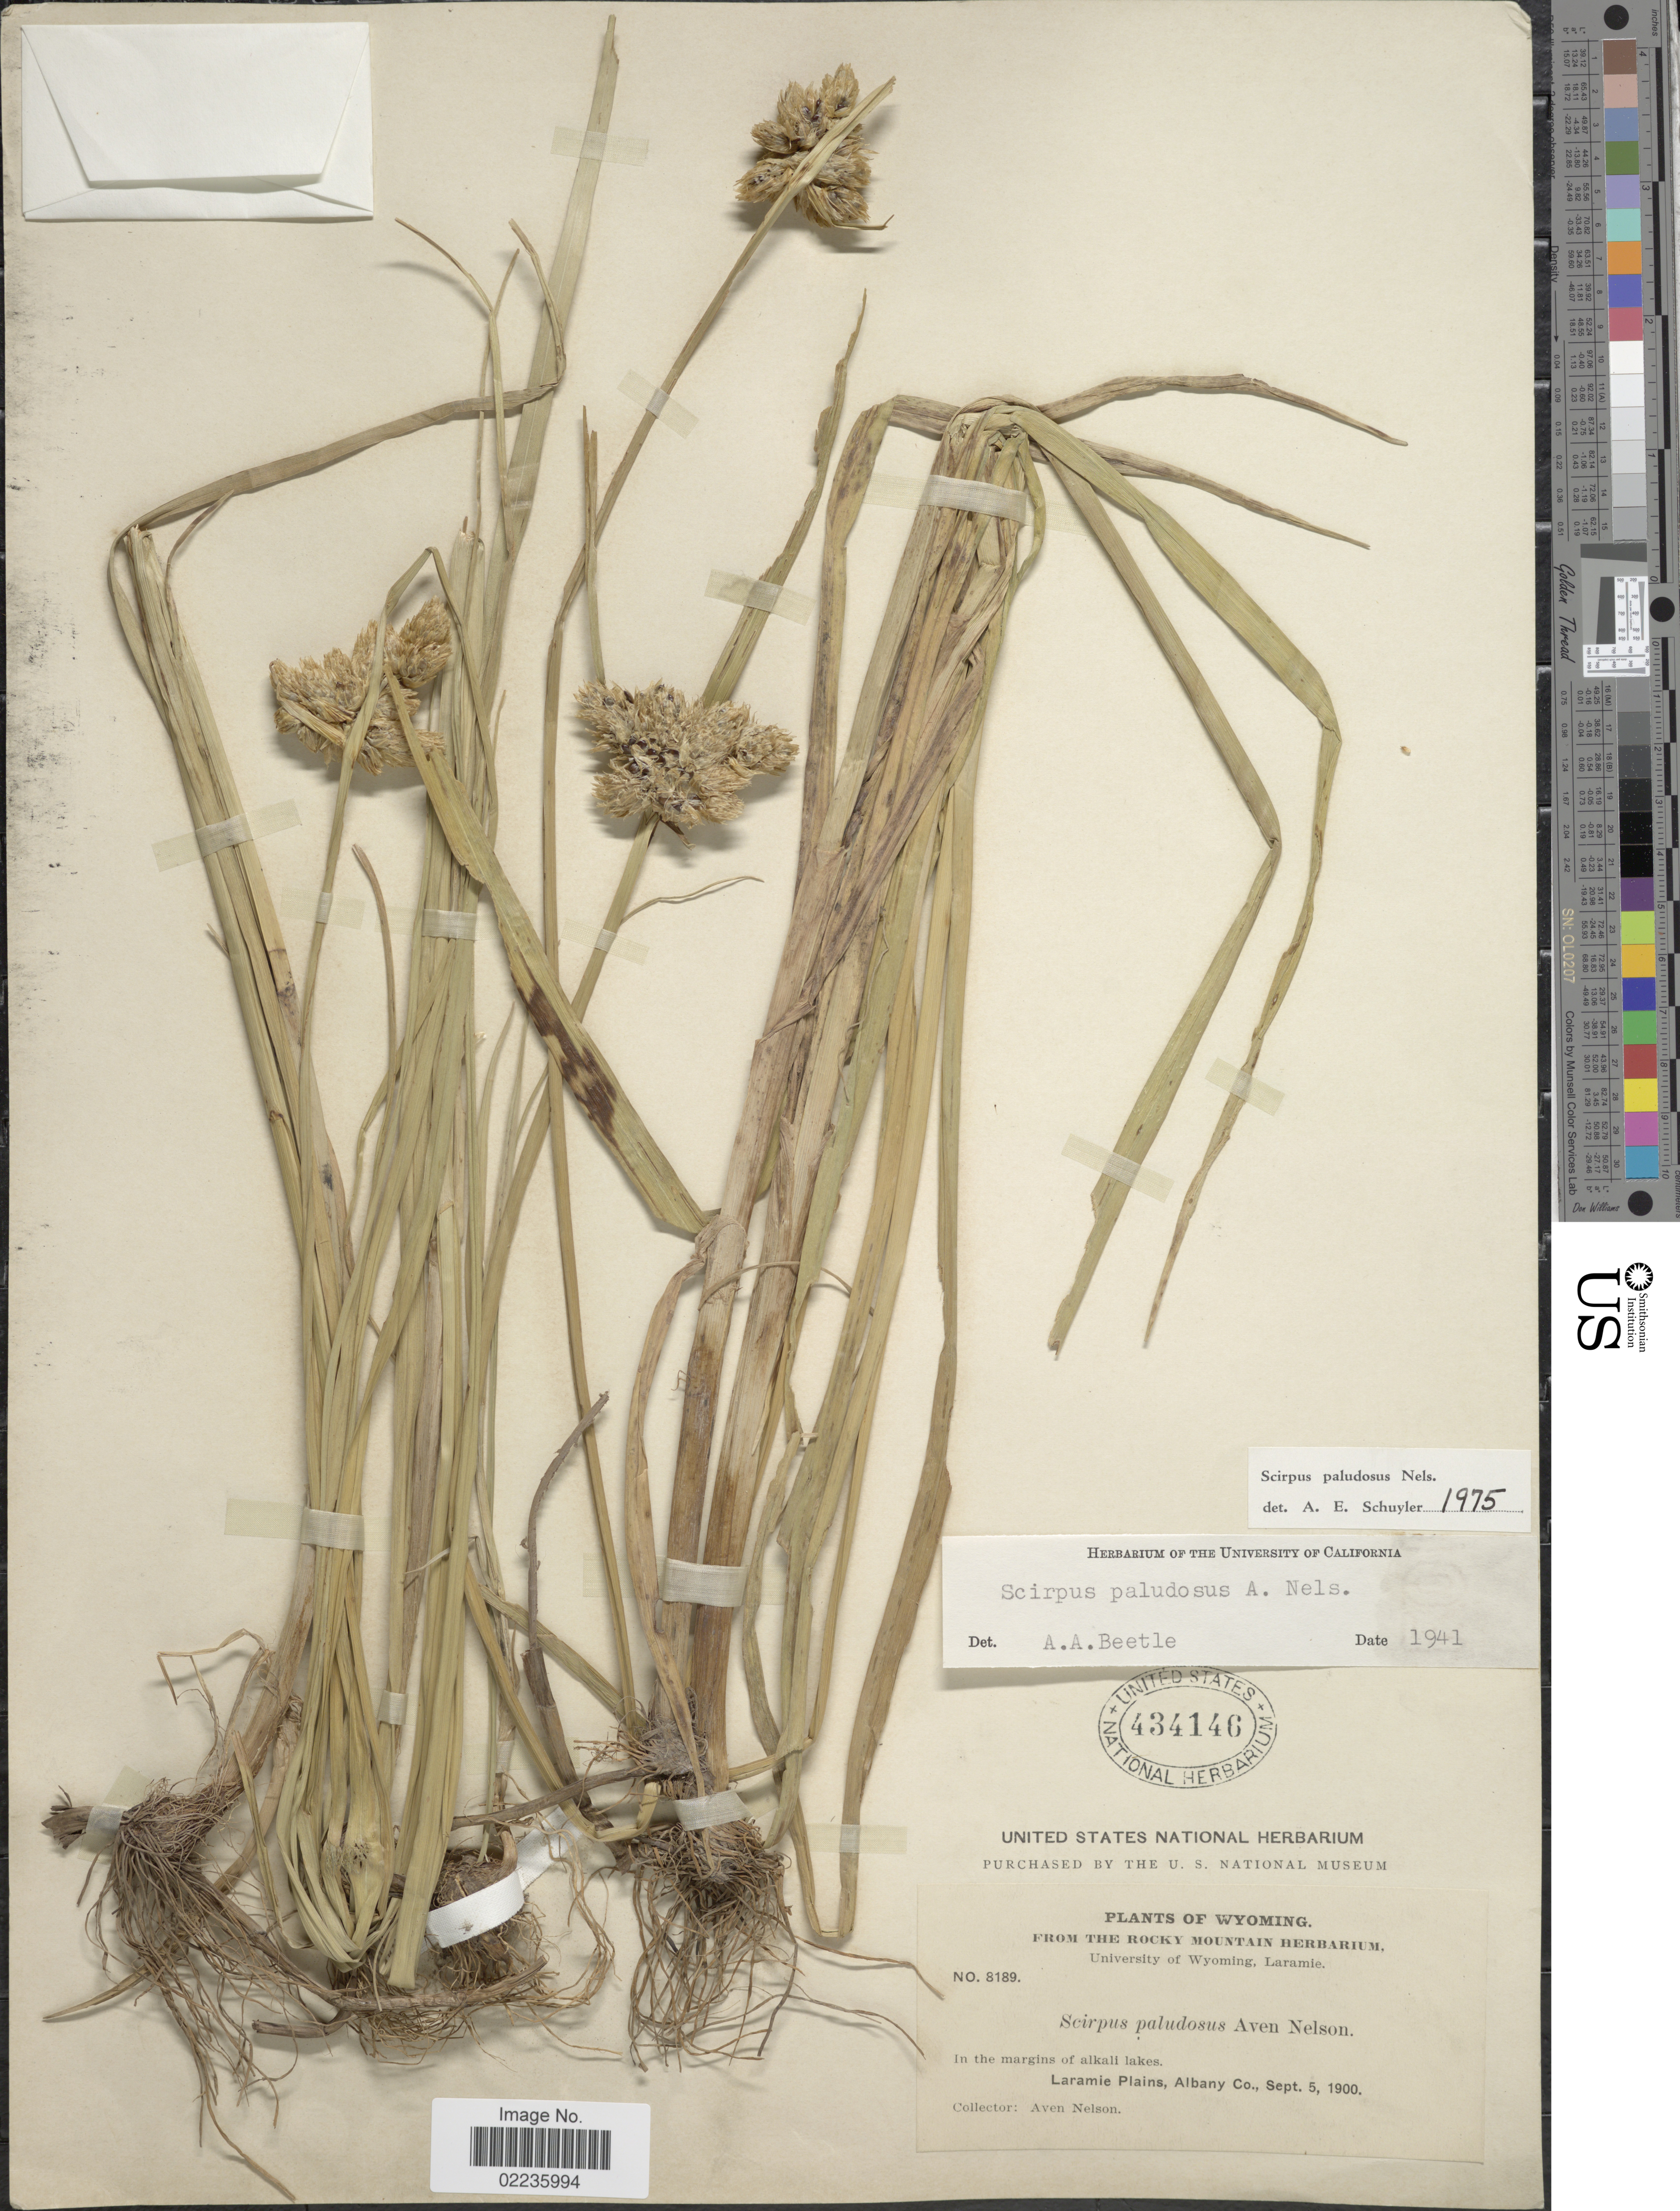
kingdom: Plantae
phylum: Tracheophyta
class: Liliopsida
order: Poales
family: Cyperaceae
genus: Bolboschoenus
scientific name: Bolboschoenus maritimus subsp. paludosus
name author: (A. Nelson) T. Koyama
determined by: Strong, M. T., (US), Smithsonian Institution - National Museum of Natural History (UNITED STATES)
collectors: A. Nelson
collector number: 8189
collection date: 1900-09-05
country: United States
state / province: Wyoming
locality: In the margins of alkali lakes. Laramie Plains, Albany Co.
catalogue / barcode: US 434146